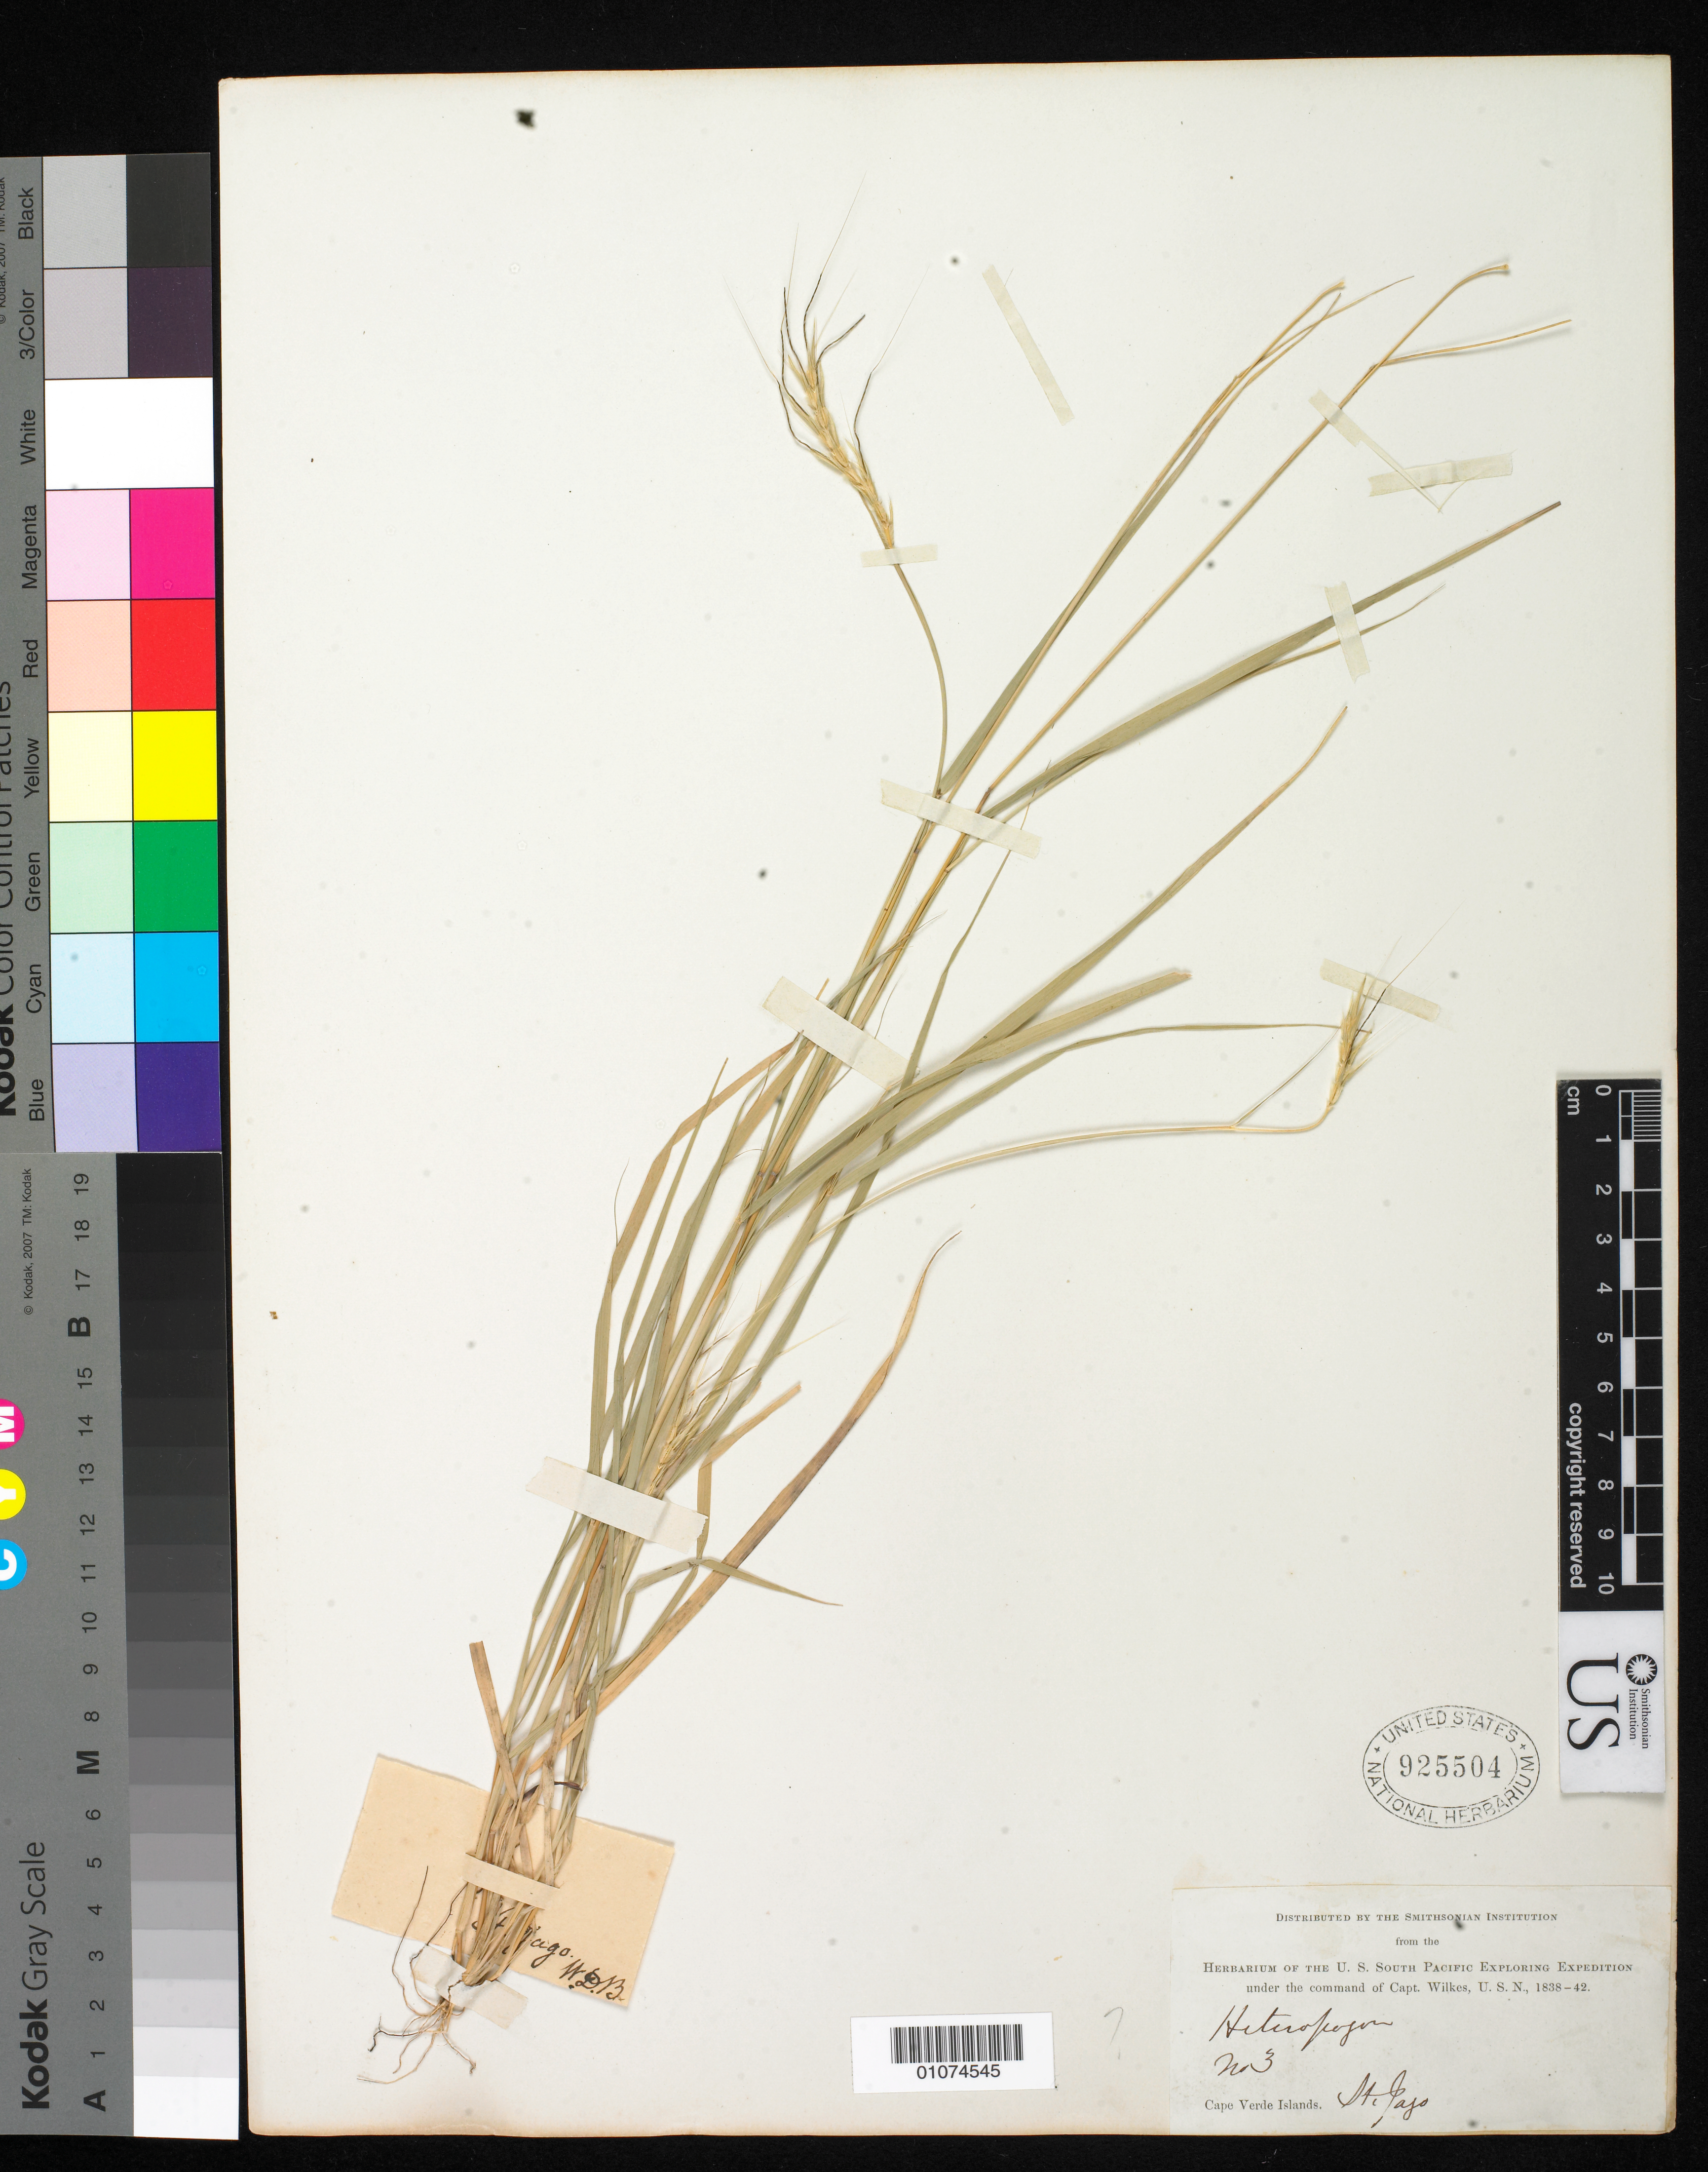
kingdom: Plantae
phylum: Tracheophyta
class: Liliopsida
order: Poales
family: Poaceae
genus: Sehima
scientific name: Sehima inscalptum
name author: Hochst.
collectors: Wilkes Explor. Exped.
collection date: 1838/1842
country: Cape Verde Islands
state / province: Ilhas de Sotavento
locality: N. St. Jago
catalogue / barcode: US 925504